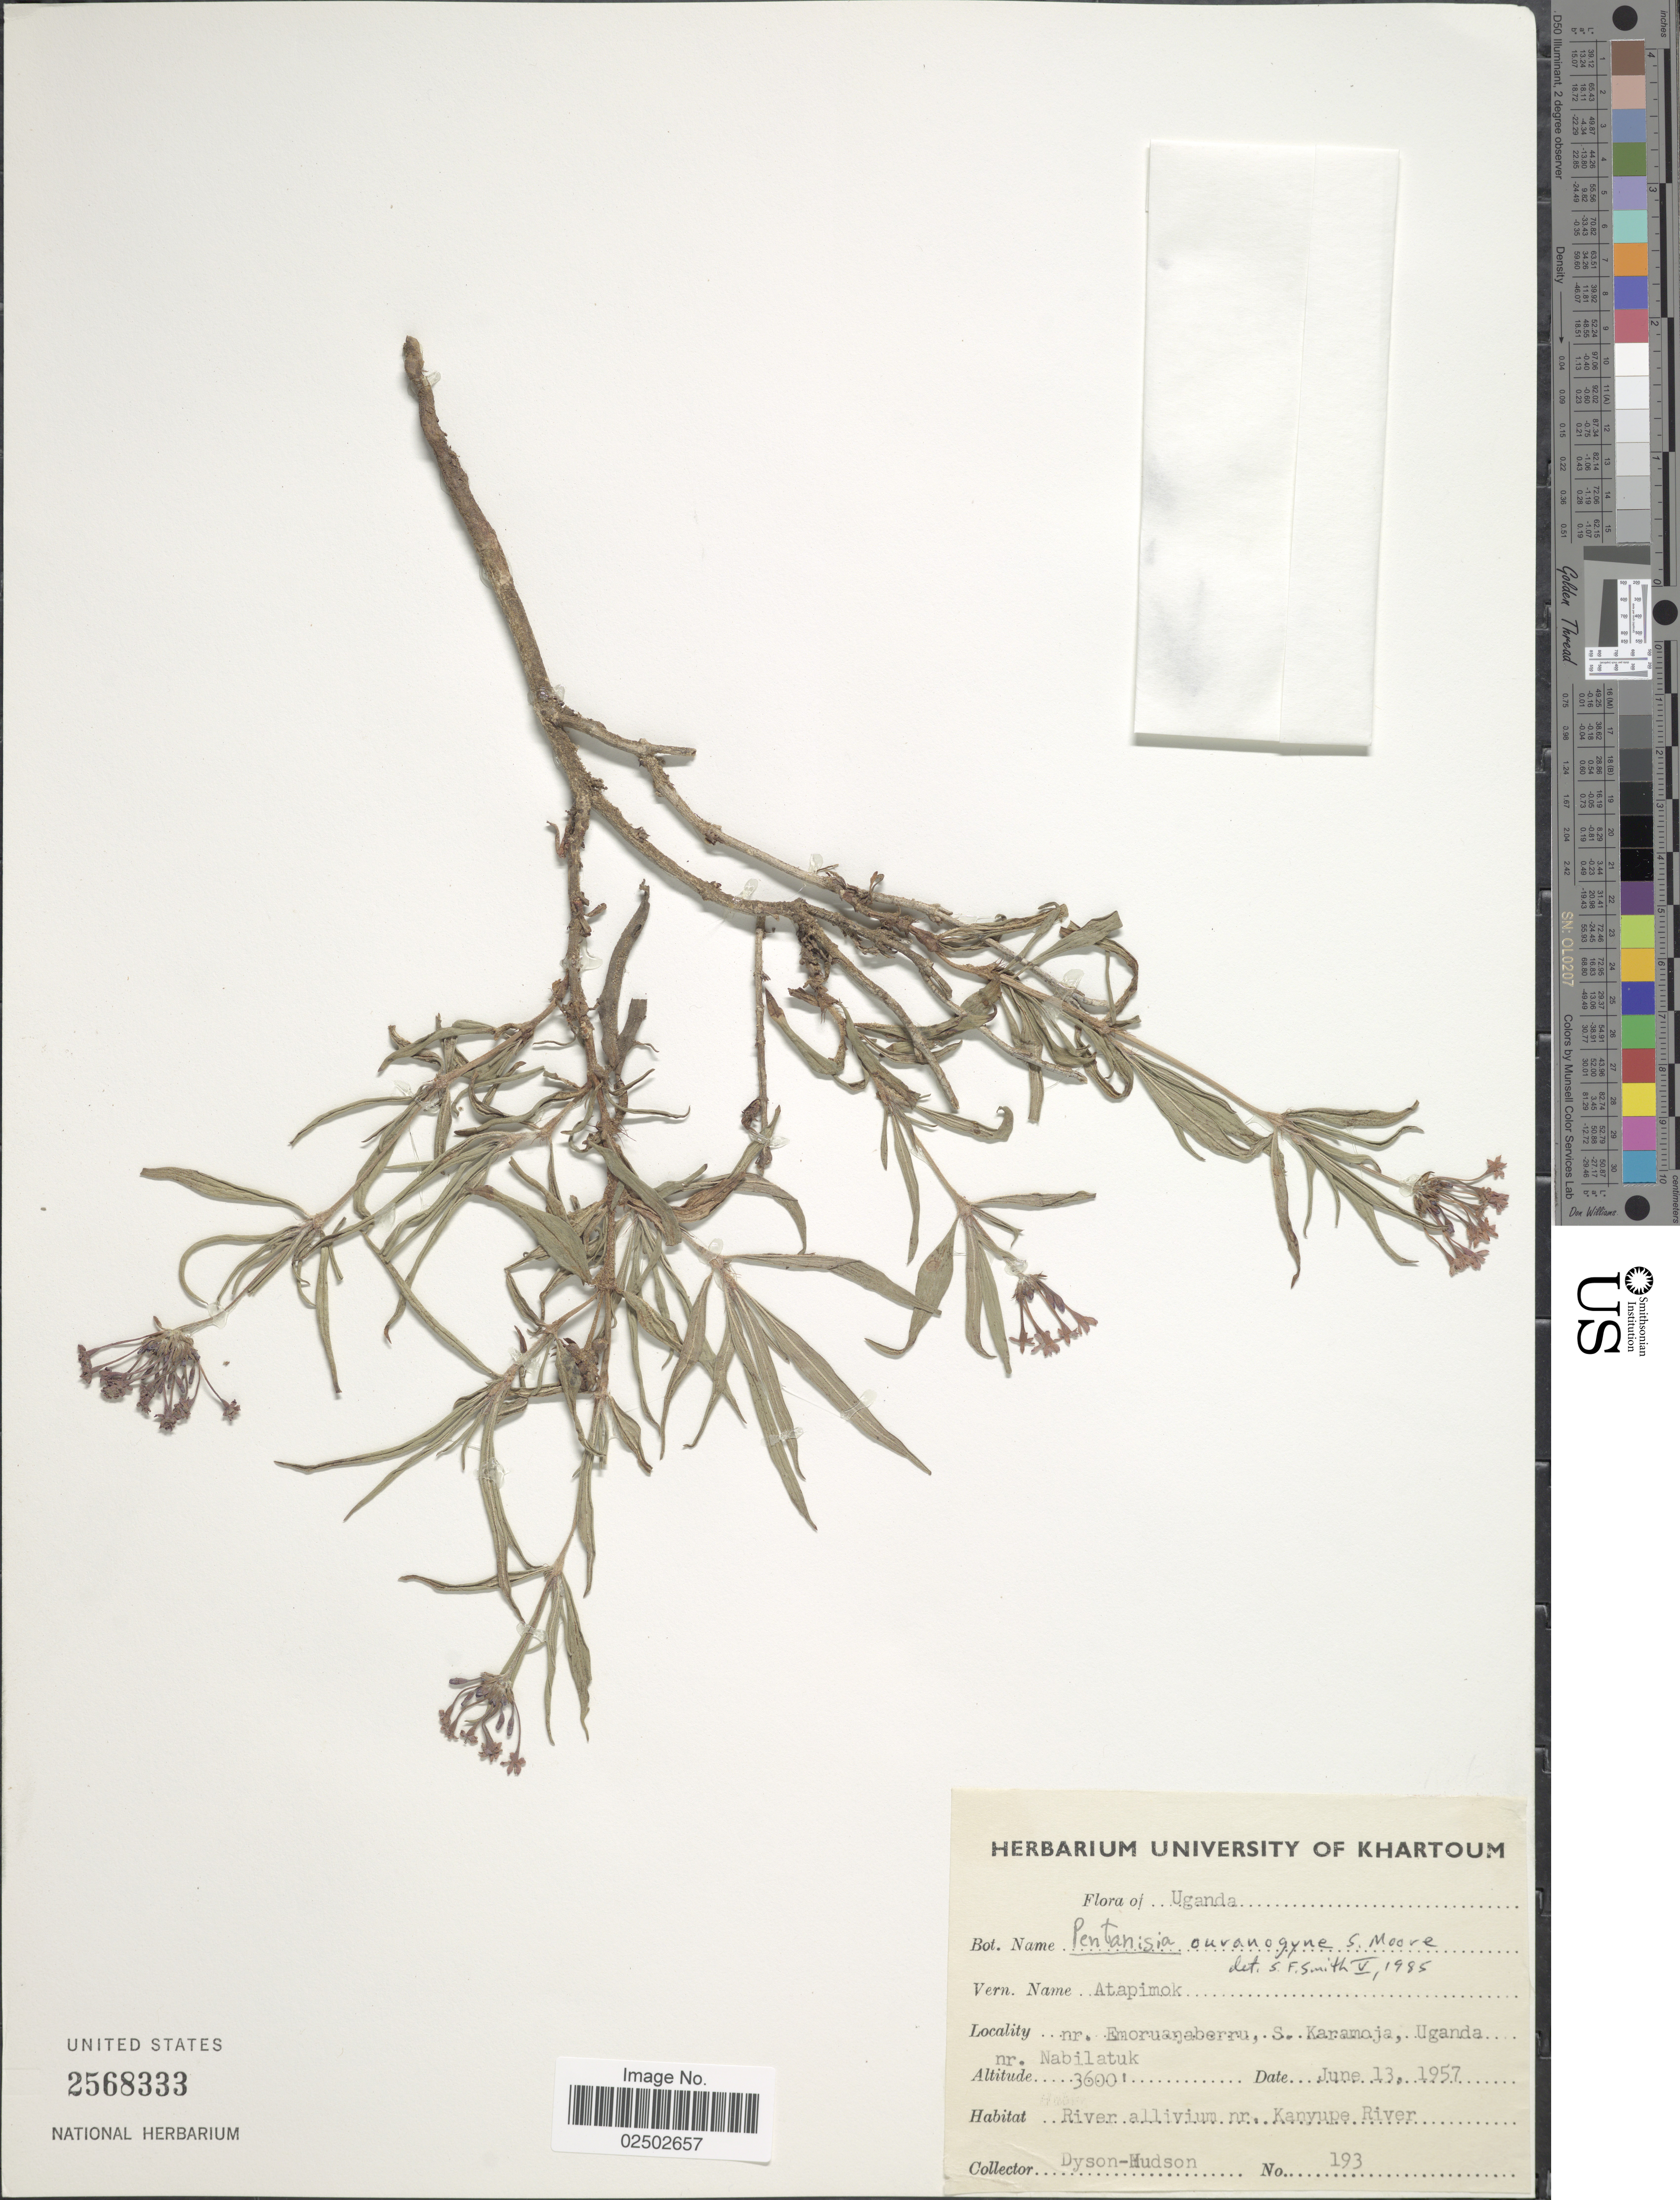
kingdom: Plantae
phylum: Tracheophyta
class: Magnoliopsida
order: Gentianales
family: Rubiaceae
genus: Pentanisia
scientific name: Pentanisia ouranogyne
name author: S. Moore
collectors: Dyson-Hudson, --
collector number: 193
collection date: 1957-06-13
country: Uganda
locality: Nr. Emoruanaberru, S Karamoja, nr. Nabilatuk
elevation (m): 1097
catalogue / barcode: US 2568333